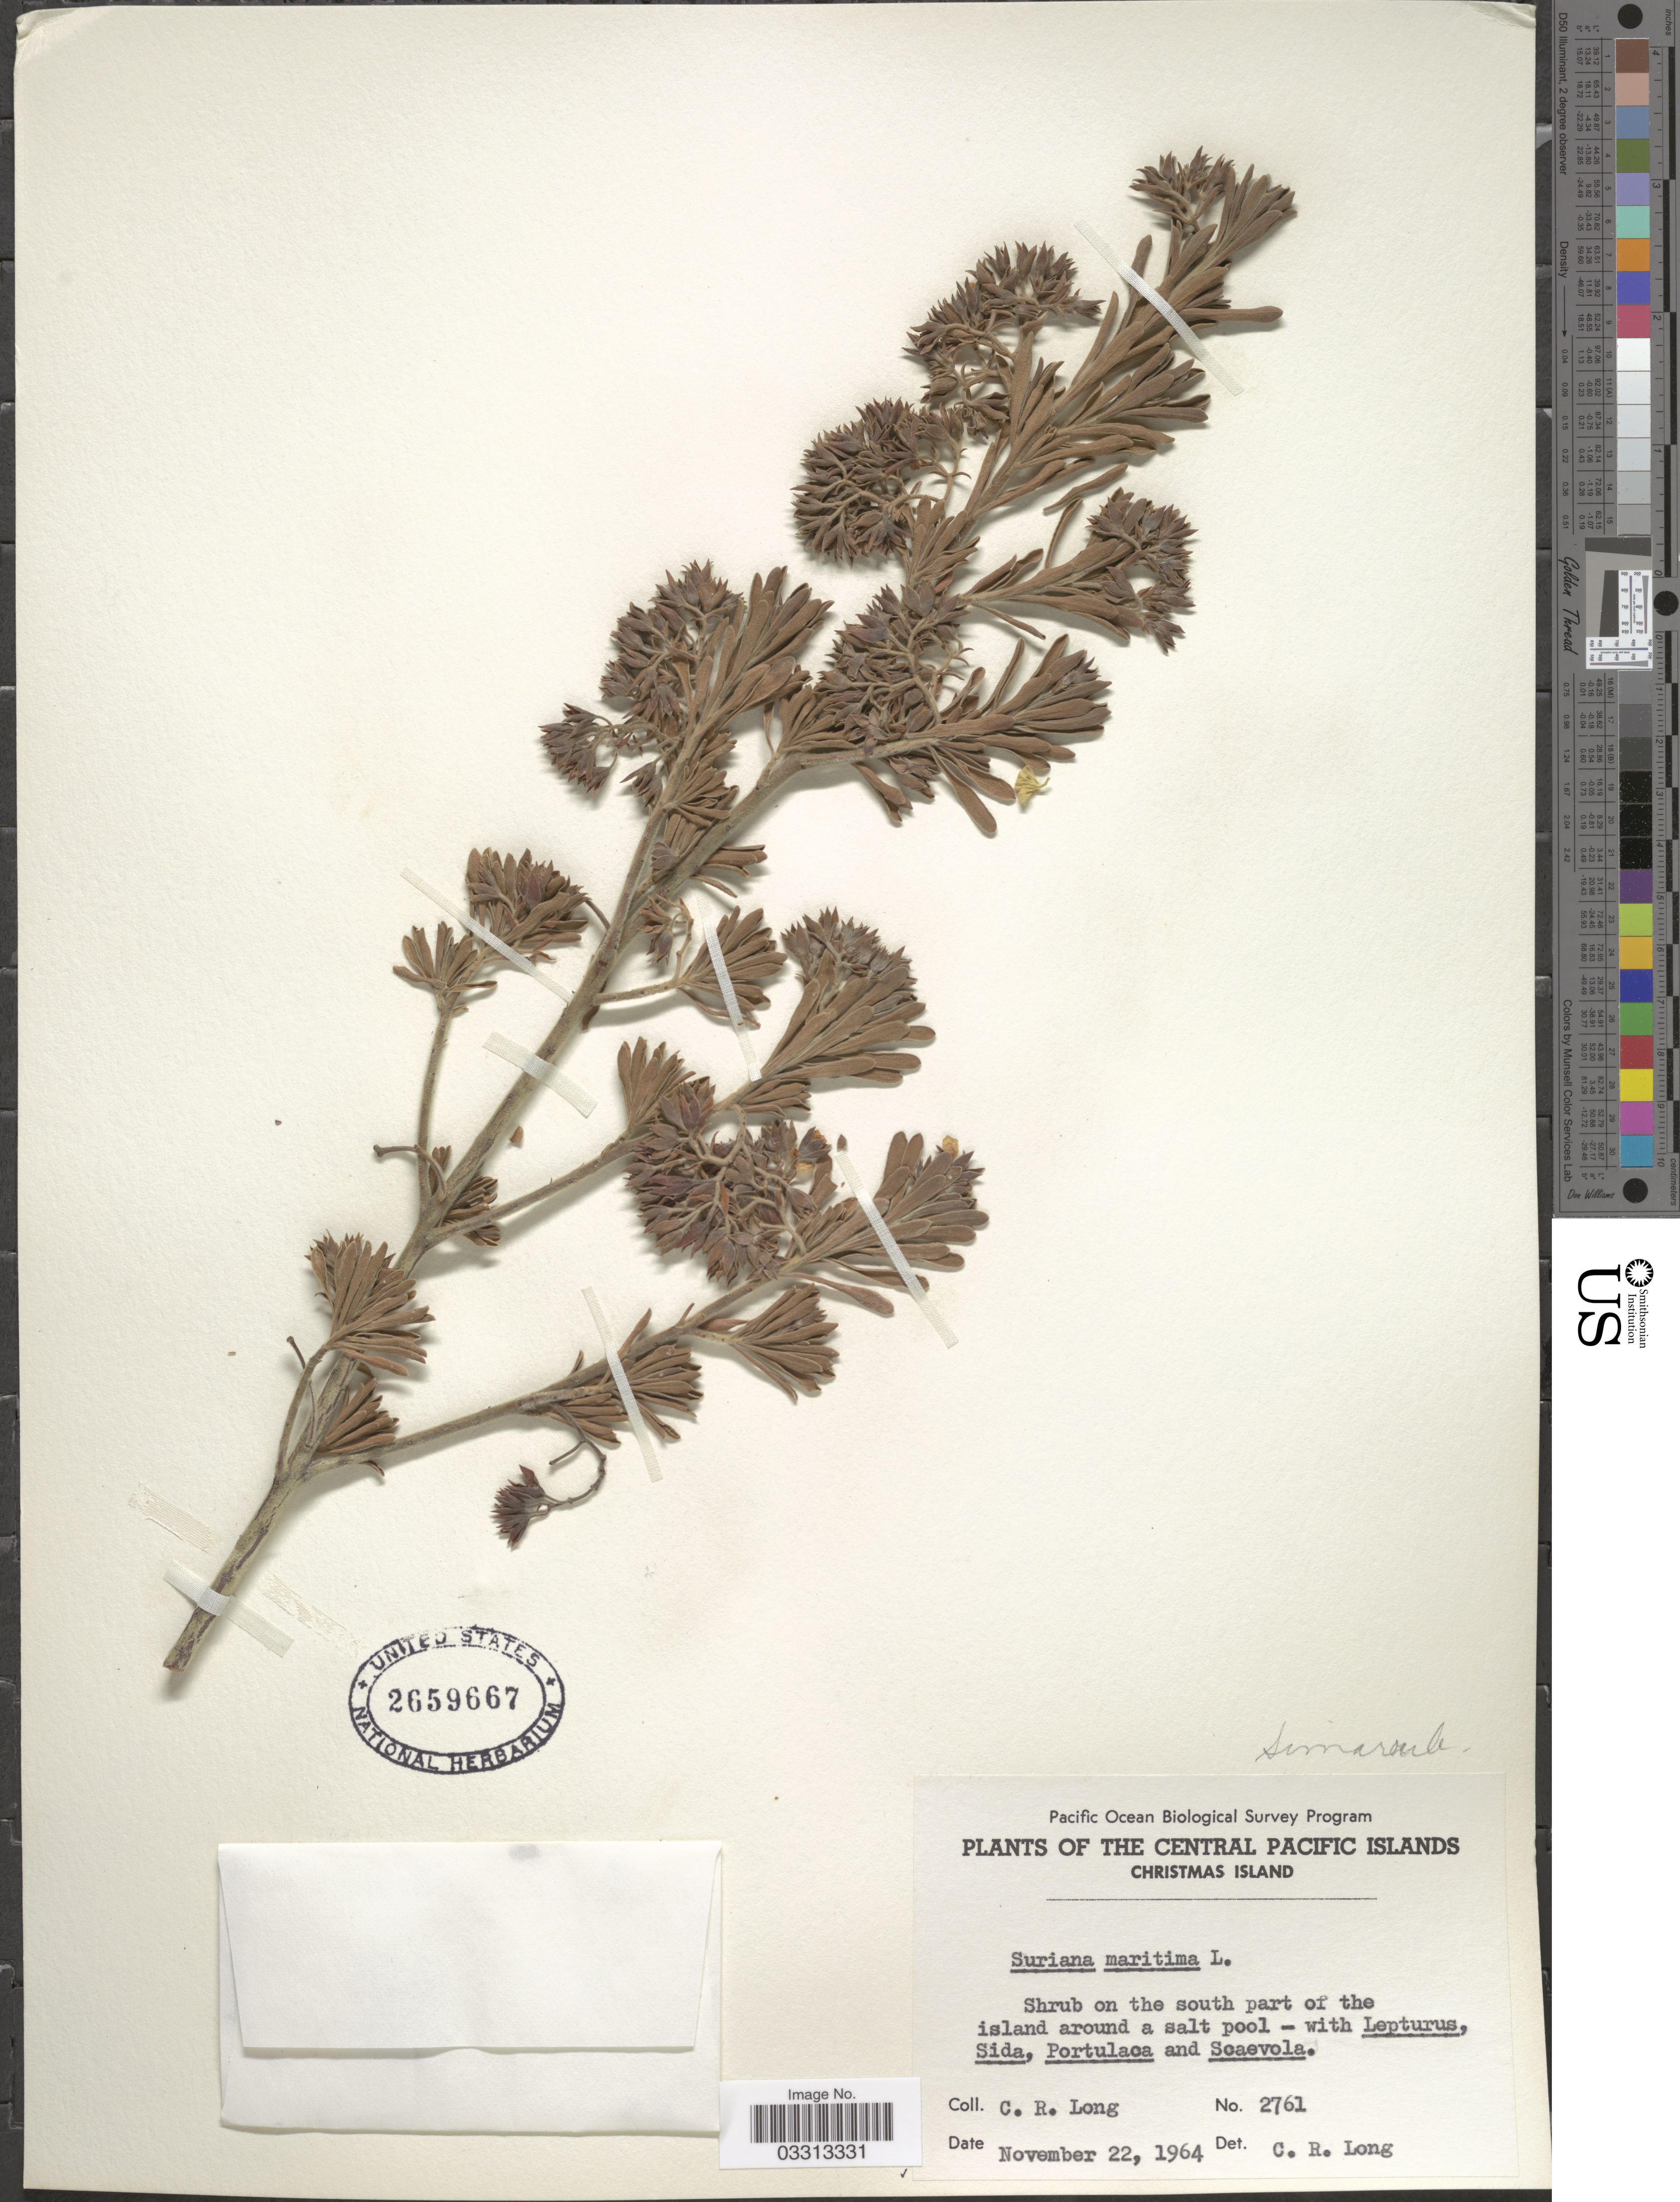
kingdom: Plantae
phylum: Tracheophyta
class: Magnoliopsida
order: Fabales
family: Surianaceae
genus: Suriana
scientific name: Suriana maritima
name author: L.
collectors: C. R. Long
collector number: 2761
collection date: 1964-11-22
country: Kiribati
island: Kiritimati [Christmas] Atoll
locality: The Central Pacific Islands. Christmas Island. South part of the island around a salt pool.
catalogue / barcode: US 2659667